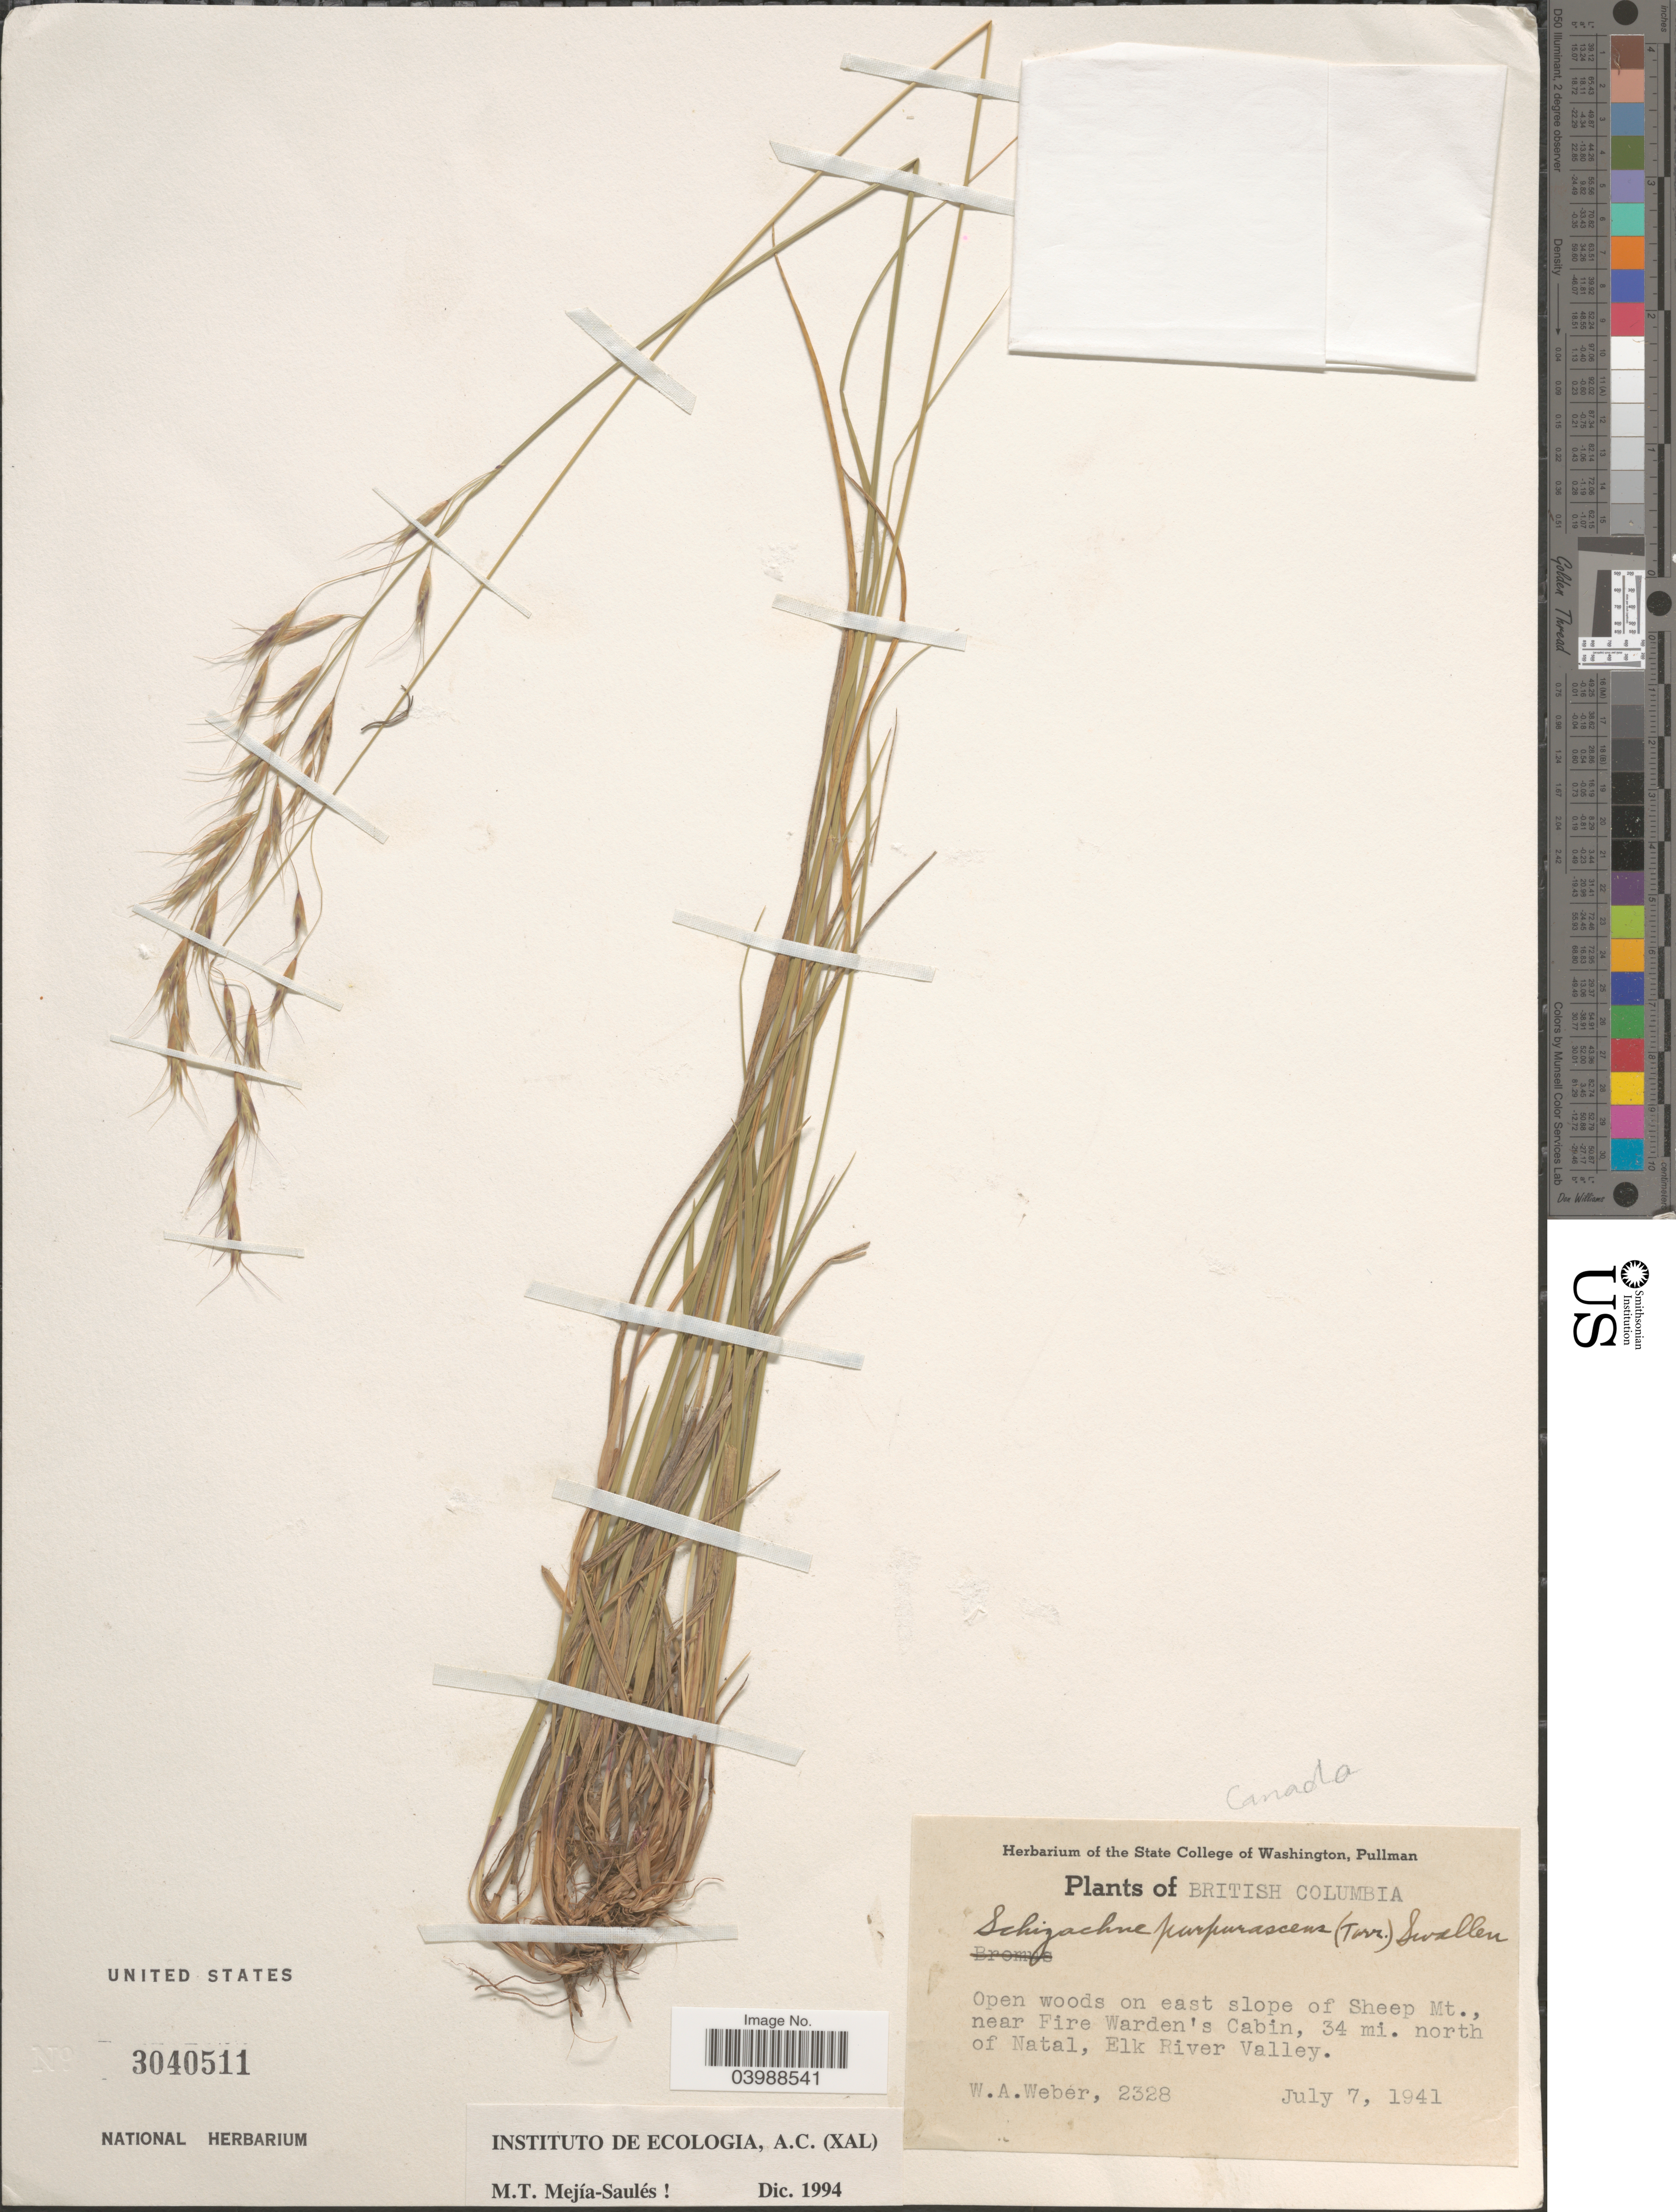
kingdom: Plantae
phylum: Tracheophyta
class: Liliopsida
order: Poales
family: Poaceae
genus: Schizachne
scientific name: Schizachne purpurascens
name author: (Torr.) Swallen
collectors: W. A. Weber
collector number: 2328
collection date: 1941-07-07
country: Canada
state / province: British Columbia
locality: On east slope of Sheep Mt., near Fire Warden's Cabin, 34 mi. north of Natal, Elk River Valley.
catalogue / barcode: US 3040511